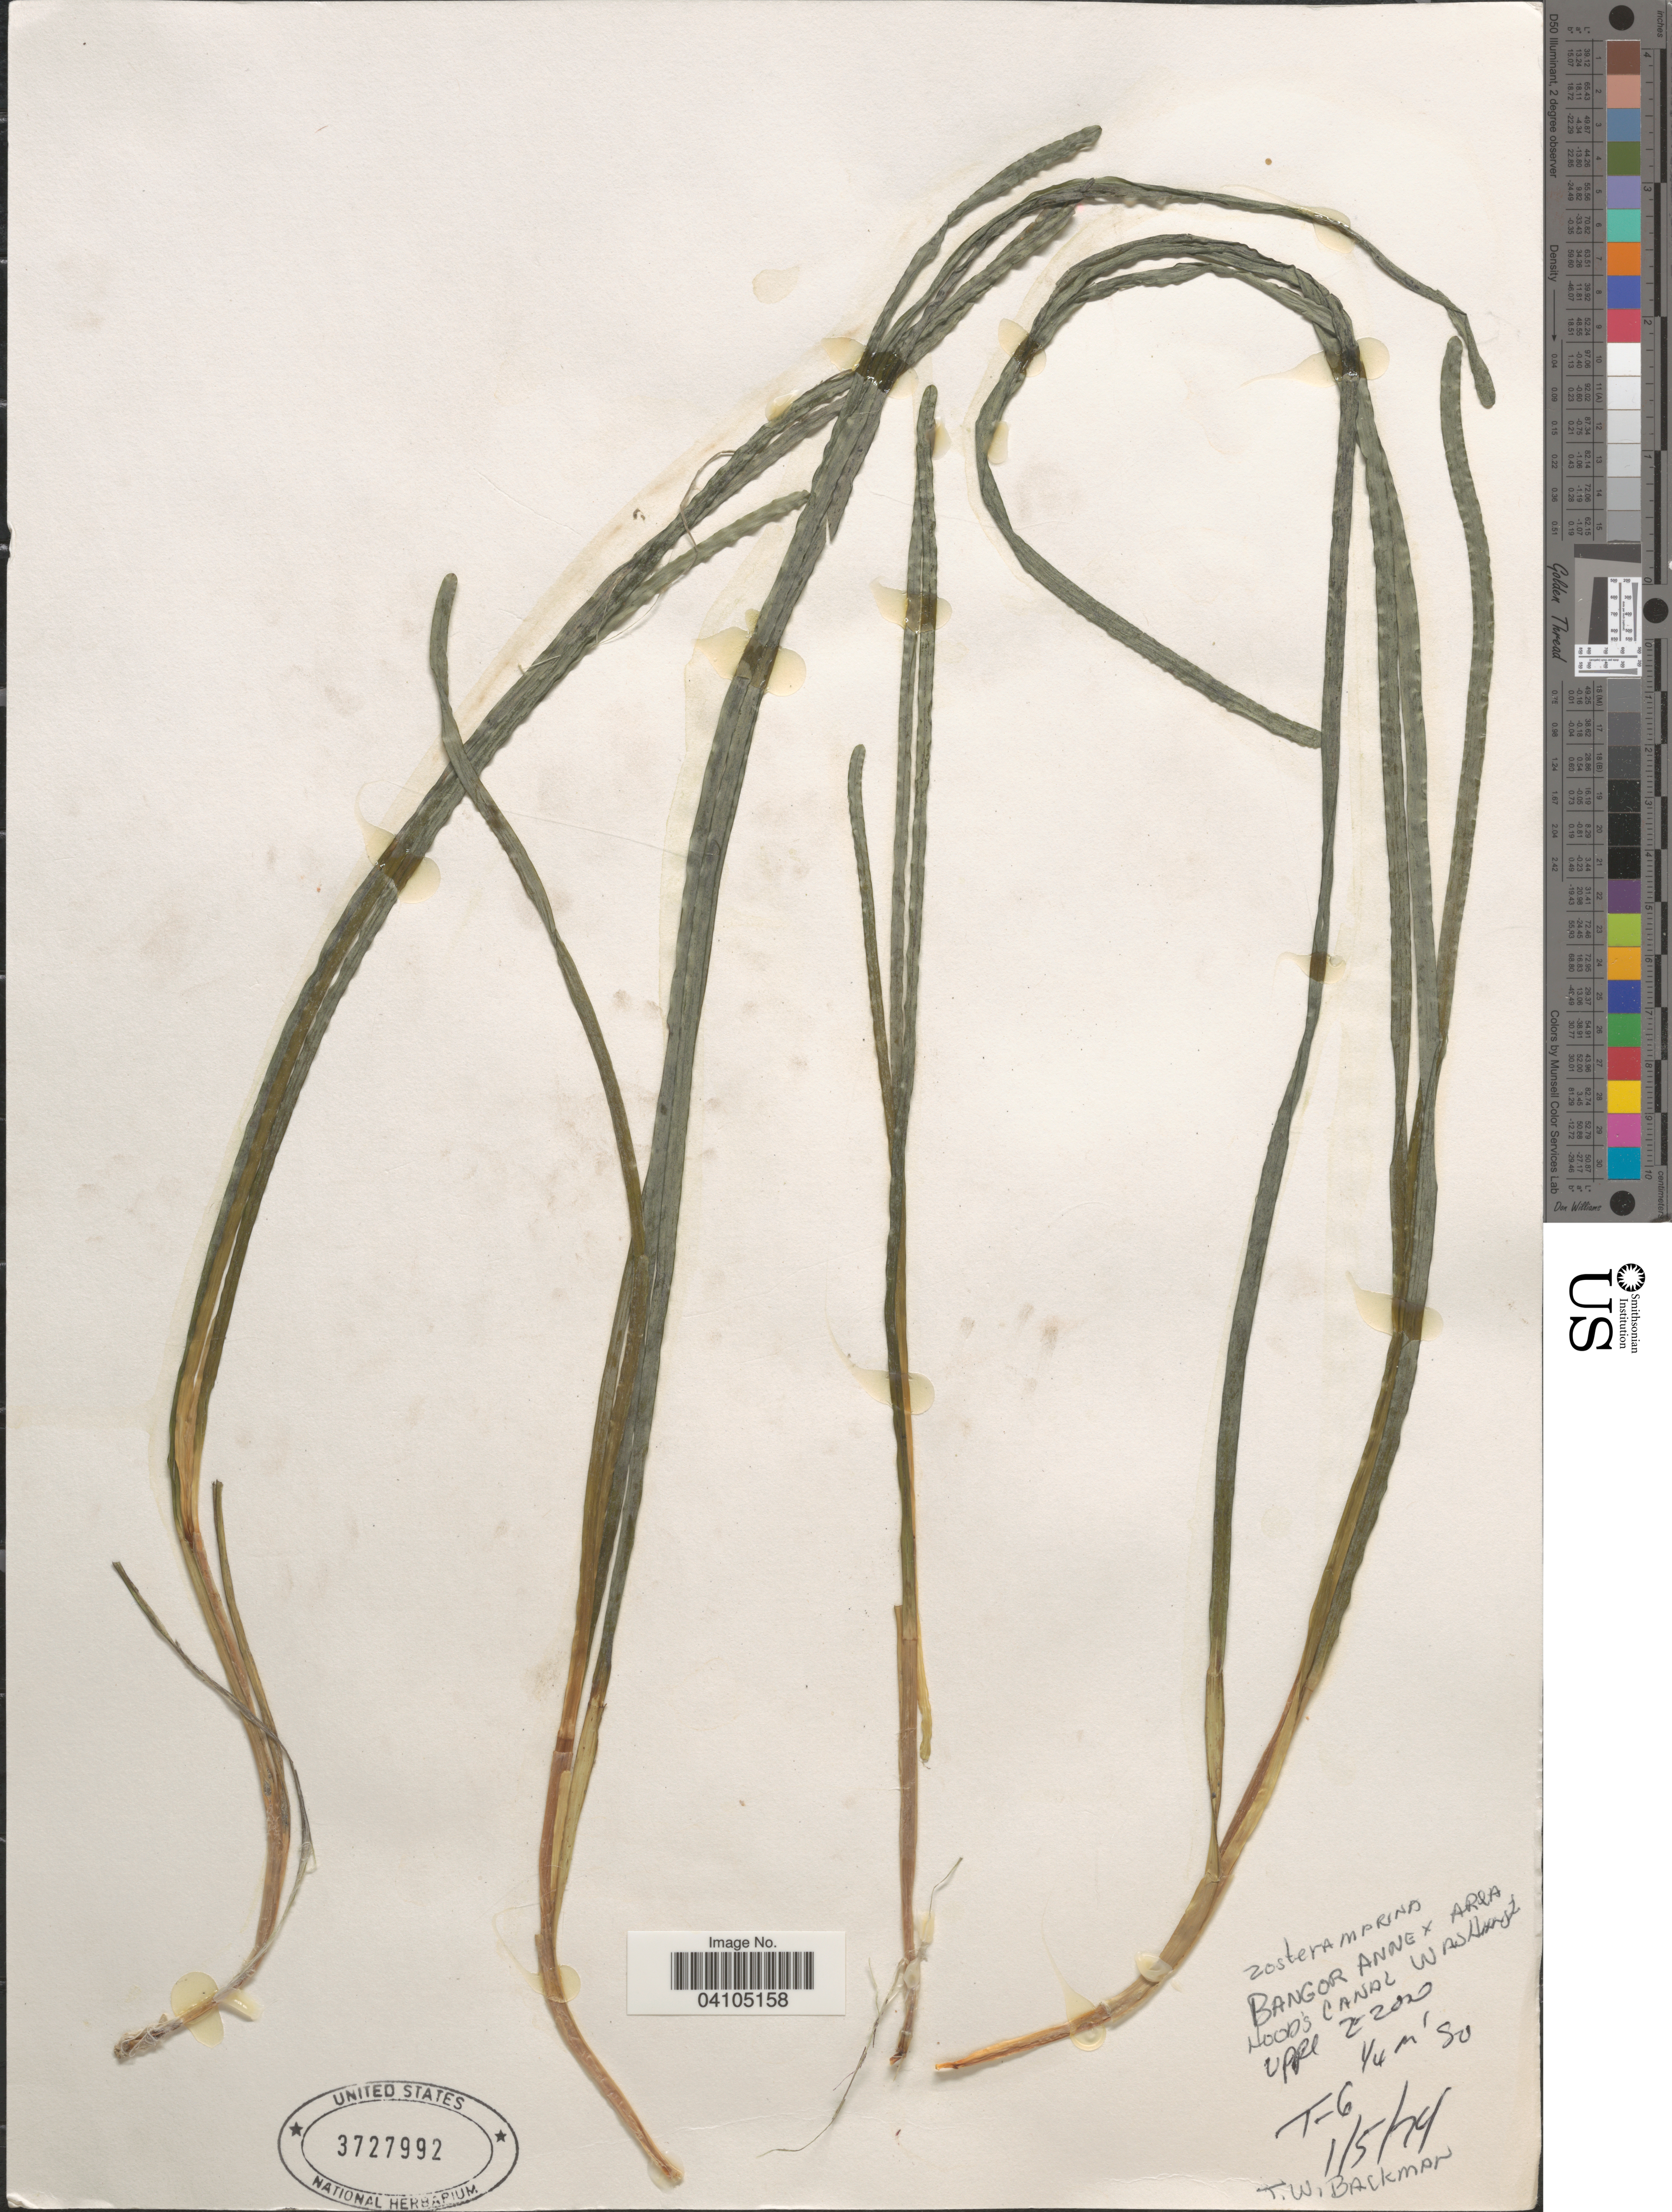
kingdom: Plantae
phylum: Tracheophyta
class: Liliopsida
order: Alismatales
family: Zosteraceae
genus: Zostera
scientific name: Zostera marina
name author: L.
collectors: T. Backman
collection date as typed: Transcribed d/m/y: 1/5/74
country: United States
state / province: Washington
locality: Bangor Annex area Hood's Canal.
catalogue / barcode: US 3727992